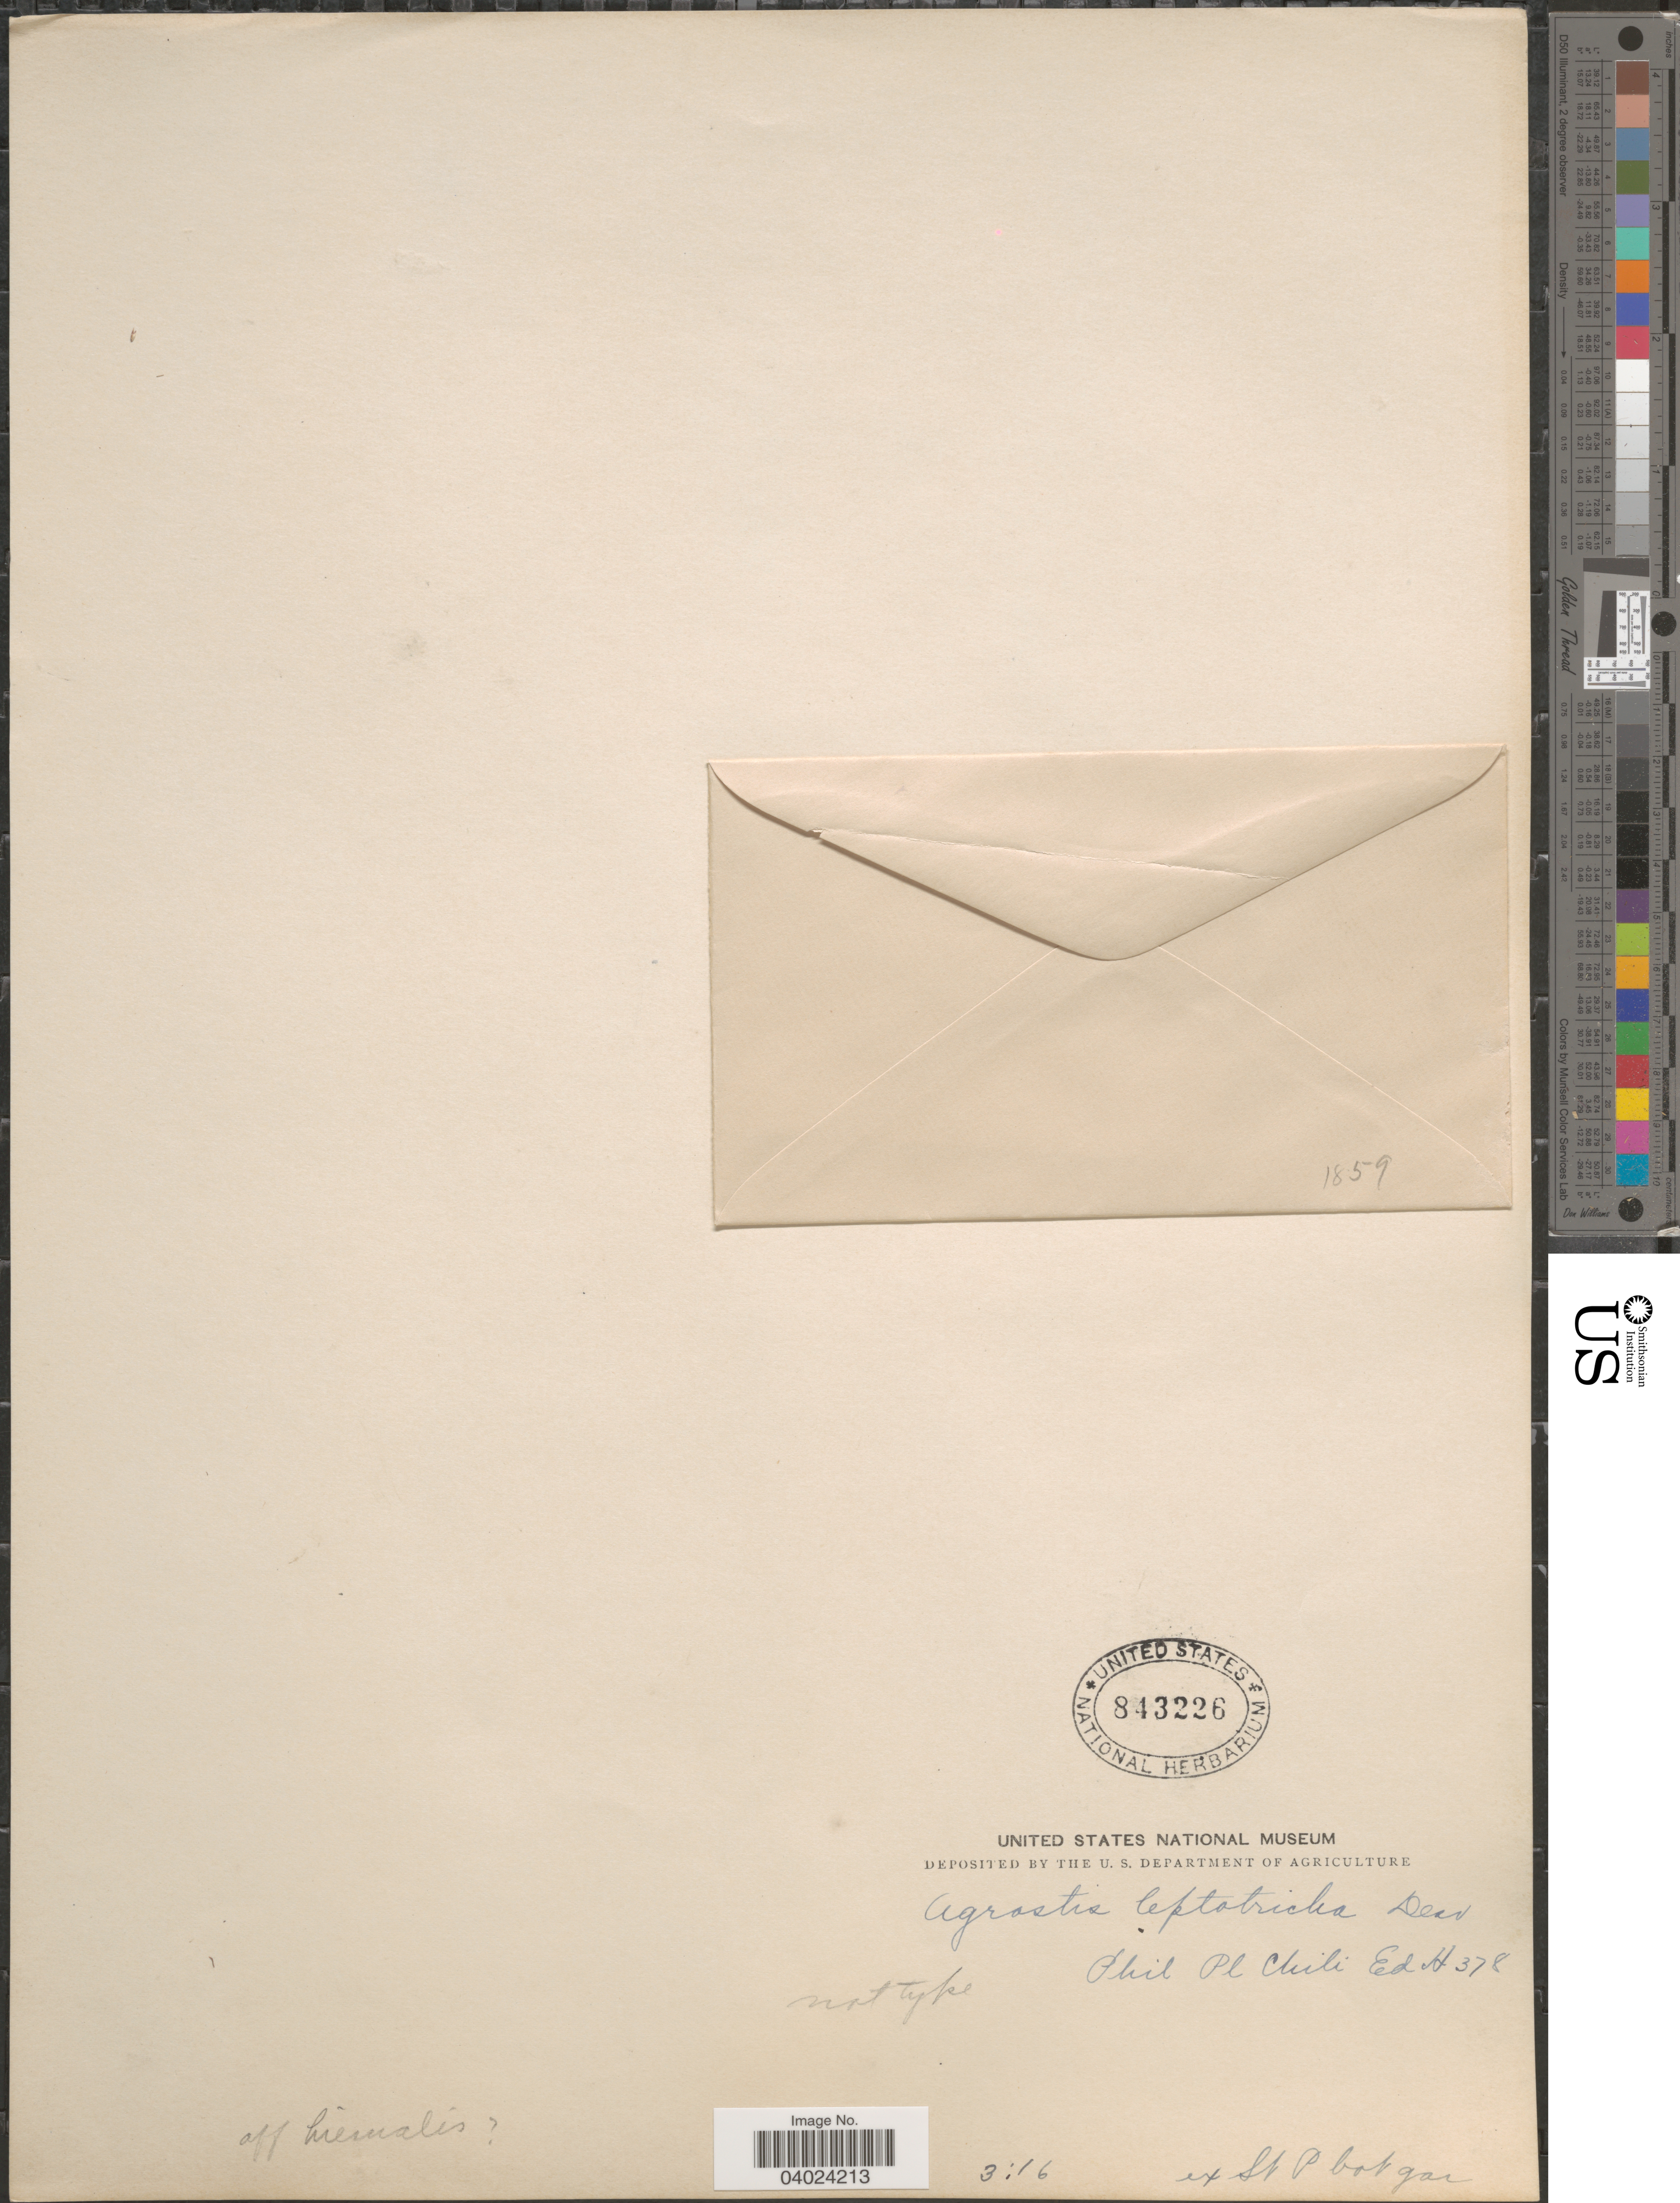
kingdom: Plantae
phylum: Tracheophyta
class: Liliopsida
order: Poales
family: Poaceae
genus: Agrostis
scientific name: Agrostis leptotricha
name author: É. Desv.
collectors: ex St. P. Bot. Gard.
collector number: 378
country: Chile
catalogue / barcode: US 843226